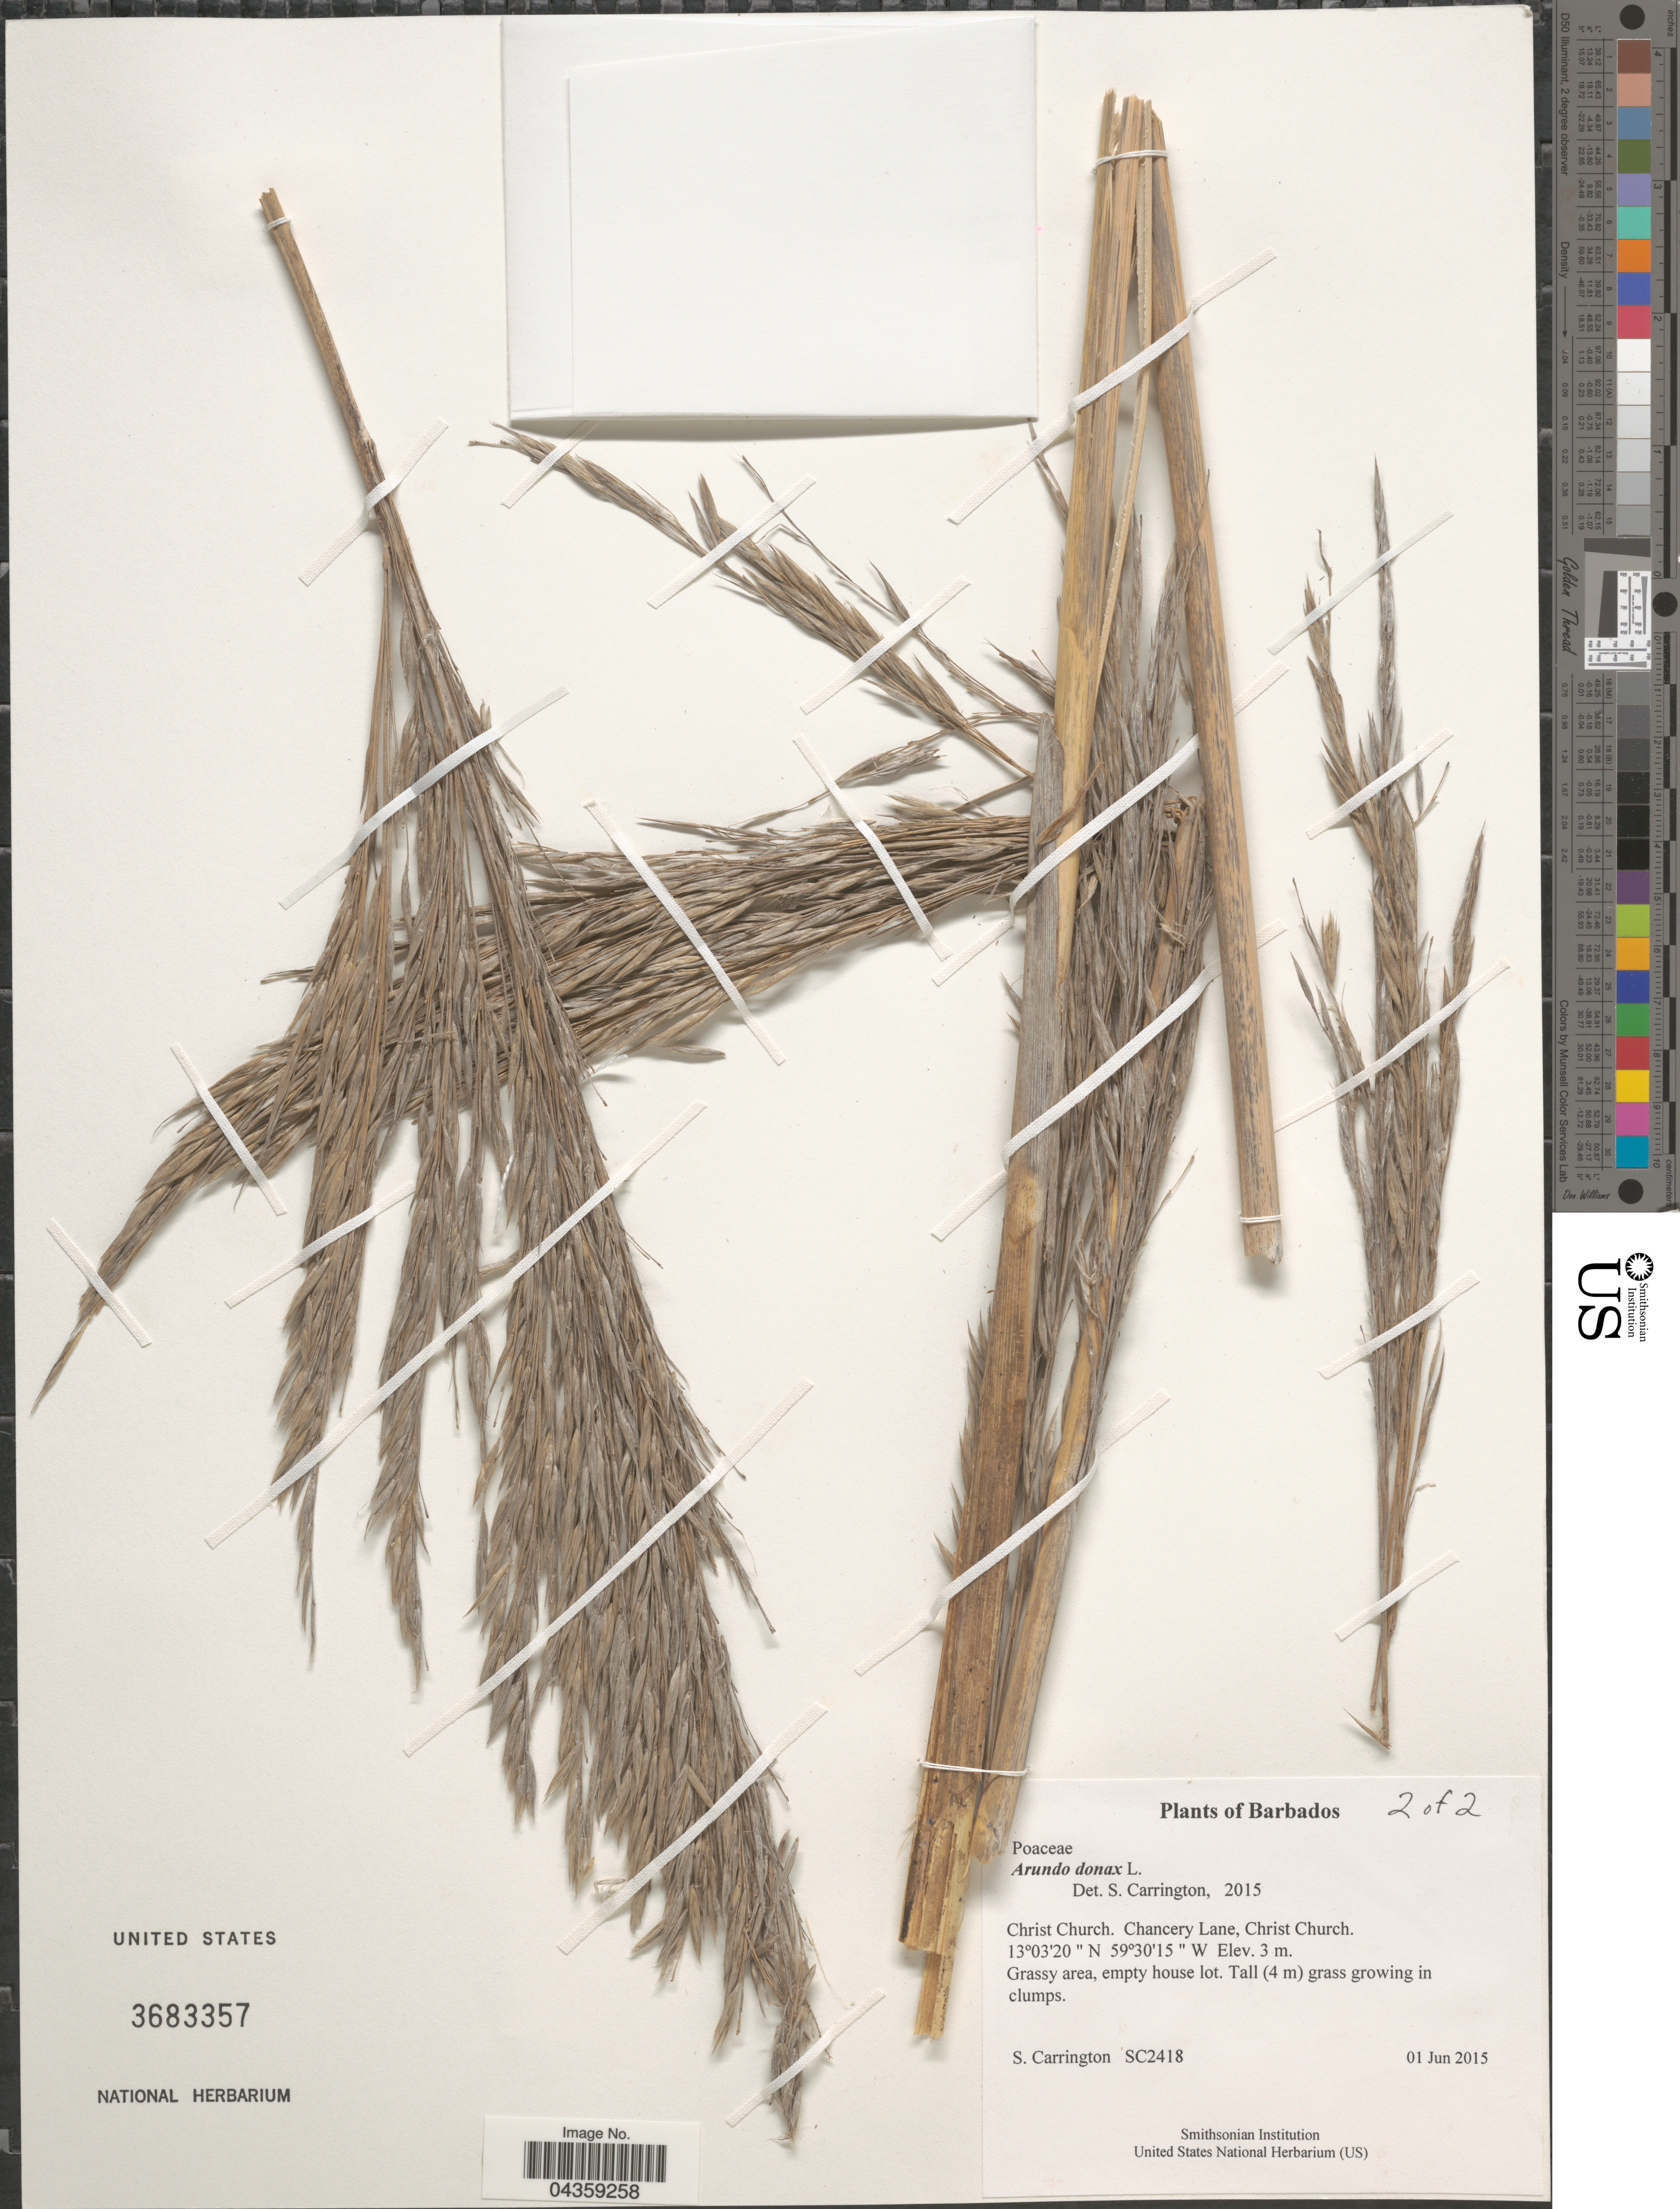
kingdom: Plantae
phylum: Tracheophyta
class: Liliopsida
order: Poales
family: Poaceae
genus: Arundo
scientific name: Arundo donax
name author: L.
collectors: C. M. S. Carrington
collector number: SC2418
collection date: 2015-06-01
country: Barbados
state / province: Christ Church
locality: Chancery Lane, Christ Church.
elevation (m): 3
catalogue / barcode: US 3683357